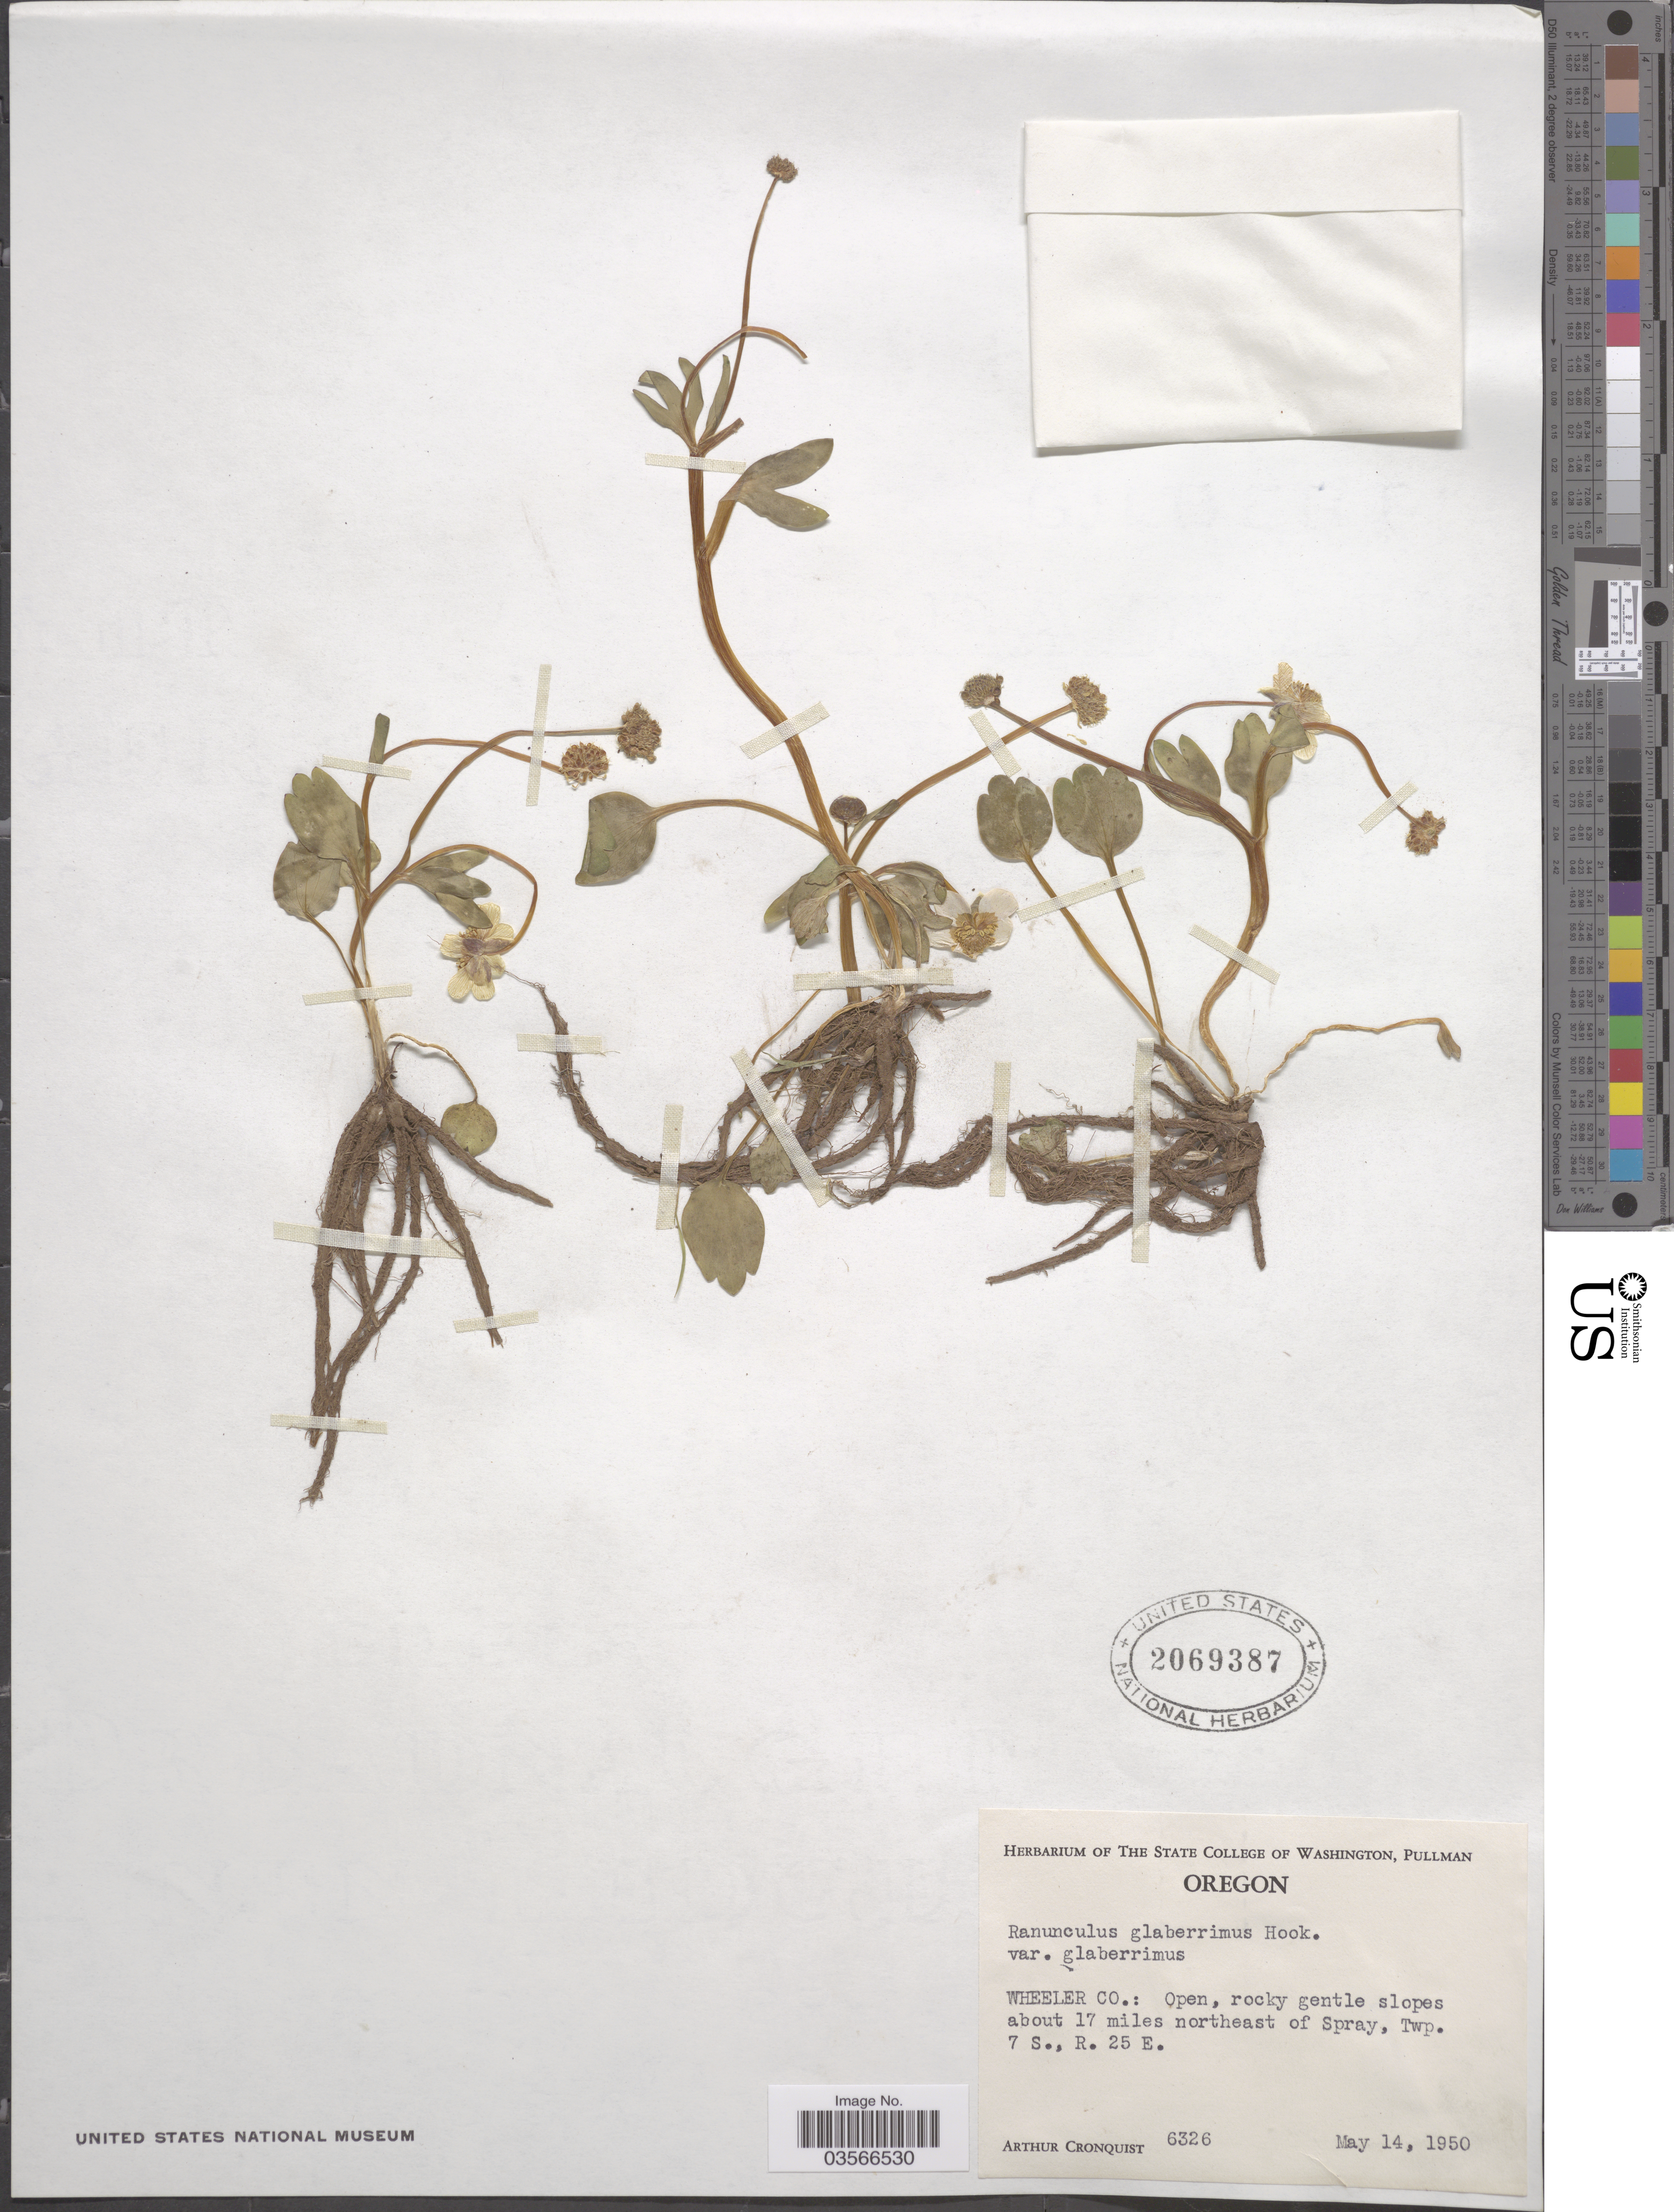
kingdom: Plantae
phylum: Tracheophyta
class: Magnoliopsida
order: Ranunculales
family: Ranunculaceae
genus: Ranunculus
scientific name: Ranunculus glaberrimus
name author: Hook.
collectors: A. J. Cronquist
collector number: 6326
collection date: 1950-05-14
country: United States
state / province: Oregon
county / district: Wheeler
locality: Wheeler Co.: Open, rocky gentle slopes about 17 miles northeast of Spray, Twp. 7 S., R. 25 E.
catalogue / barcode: US 2069387